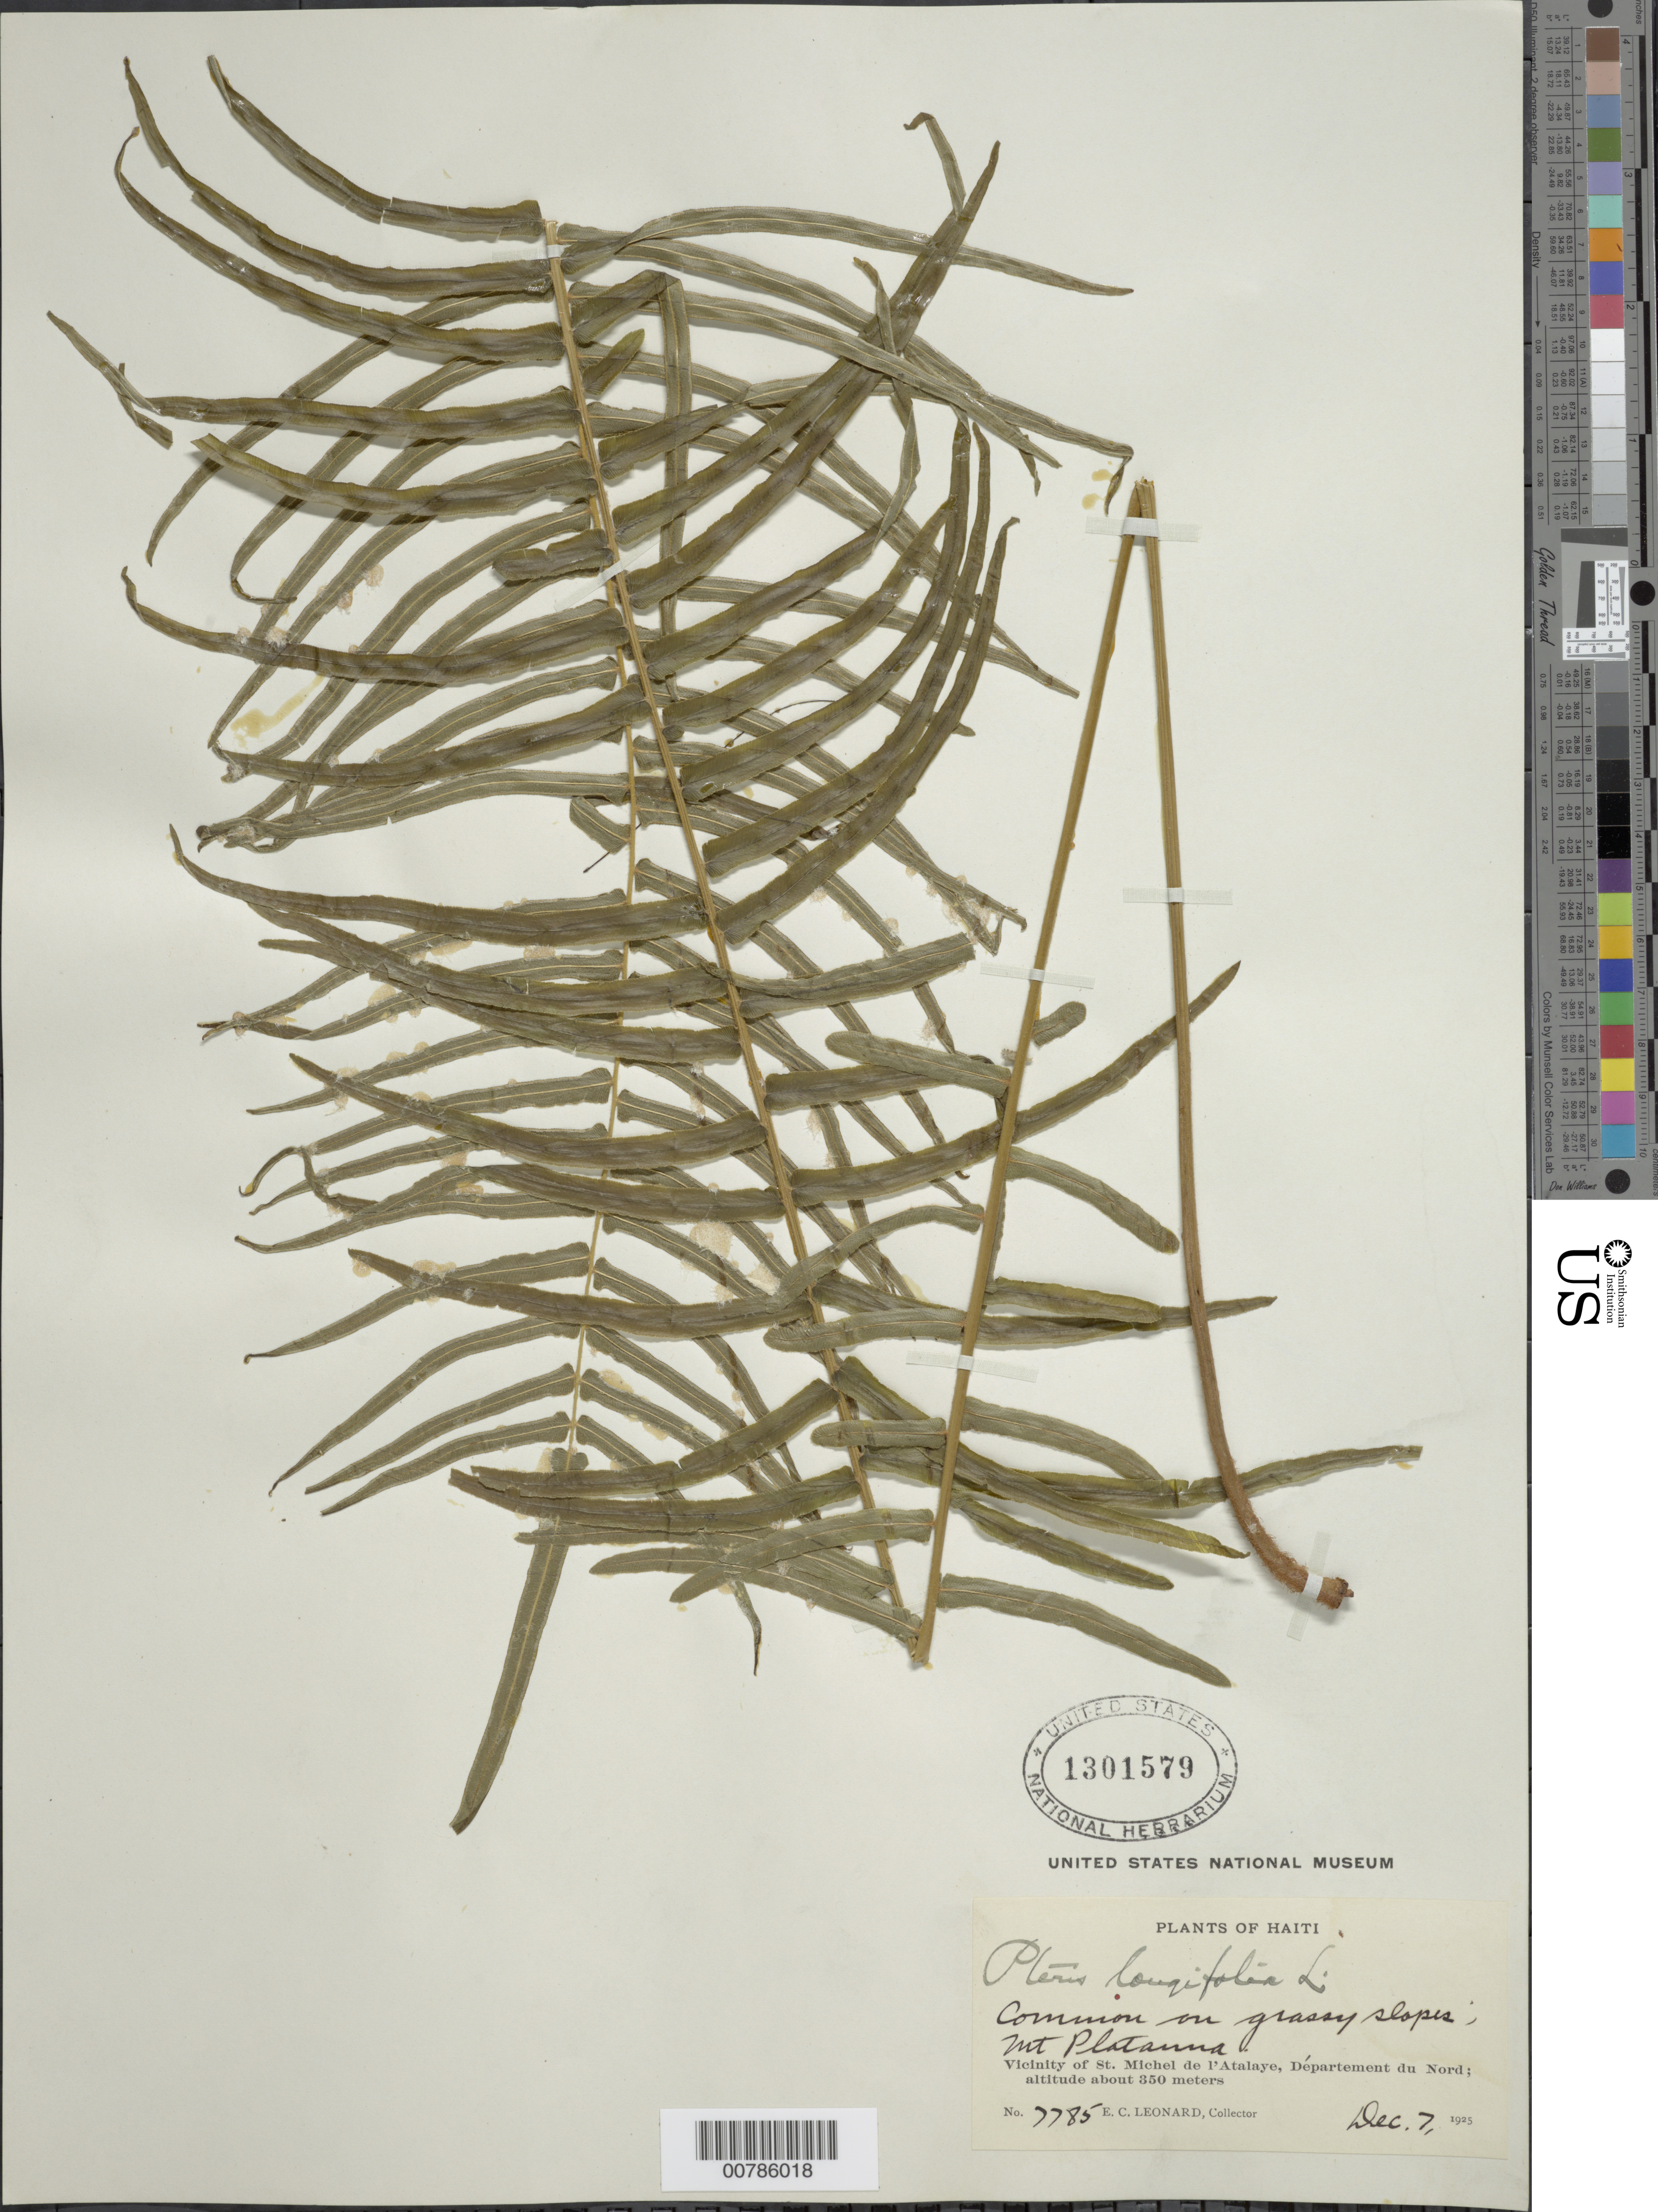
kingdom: Plantae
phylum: Tracheophyta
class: Polypodiopsida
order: Polypodiales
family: Pteridaceae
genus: Pteris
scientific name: Pteris longifolia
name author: L.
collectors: E. C. Leonard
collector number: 7785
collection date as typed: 07 Dec 1925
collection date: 1925-12-07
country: Haiti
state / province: Nord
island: Hispaniola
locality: St. Michel de l'Atalaye, Mt. Platanna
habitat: On grassy slopes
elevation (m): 350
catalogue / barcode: US 1301579